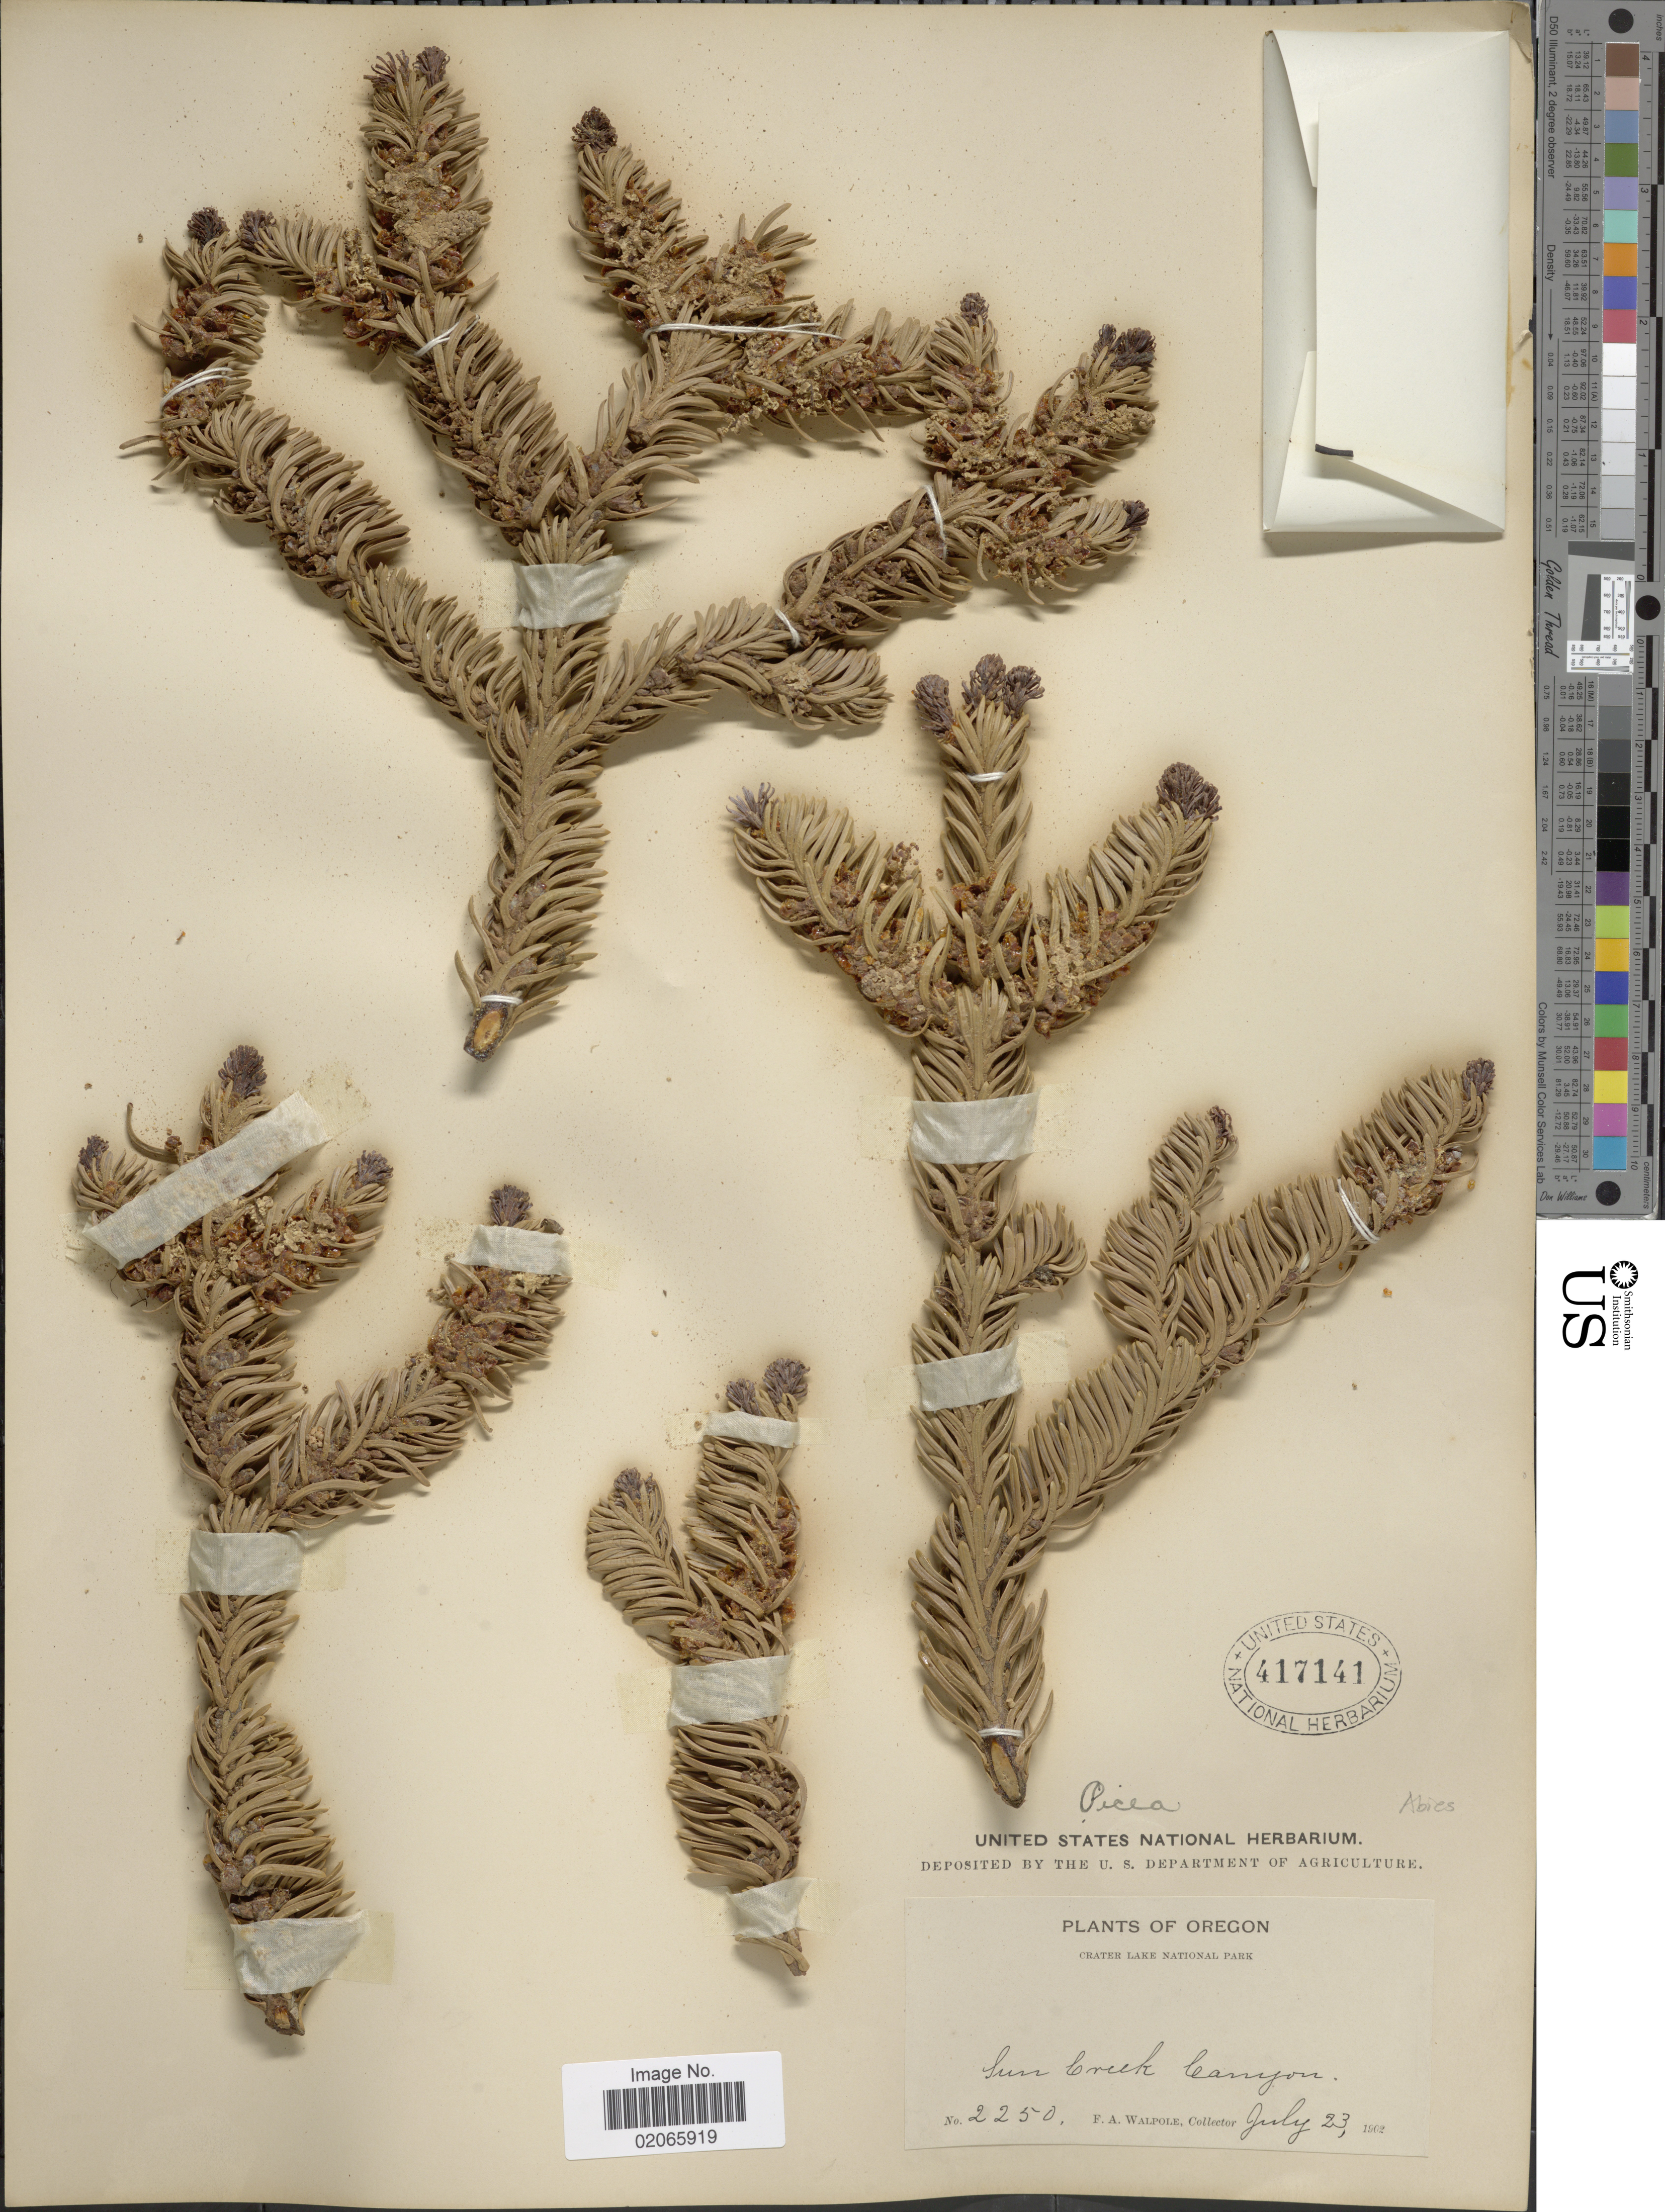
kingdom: Plantae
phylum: Tracheophyta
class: Pinopsida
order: Pinales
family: Pinaceae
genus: Abies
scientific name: Abies sp.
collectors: F. Walpole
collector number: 2250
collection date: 1902-07-23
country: United States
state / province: Oregon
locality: Crater Lake National Park. Sun Creek Canyon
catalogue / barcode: US 417141